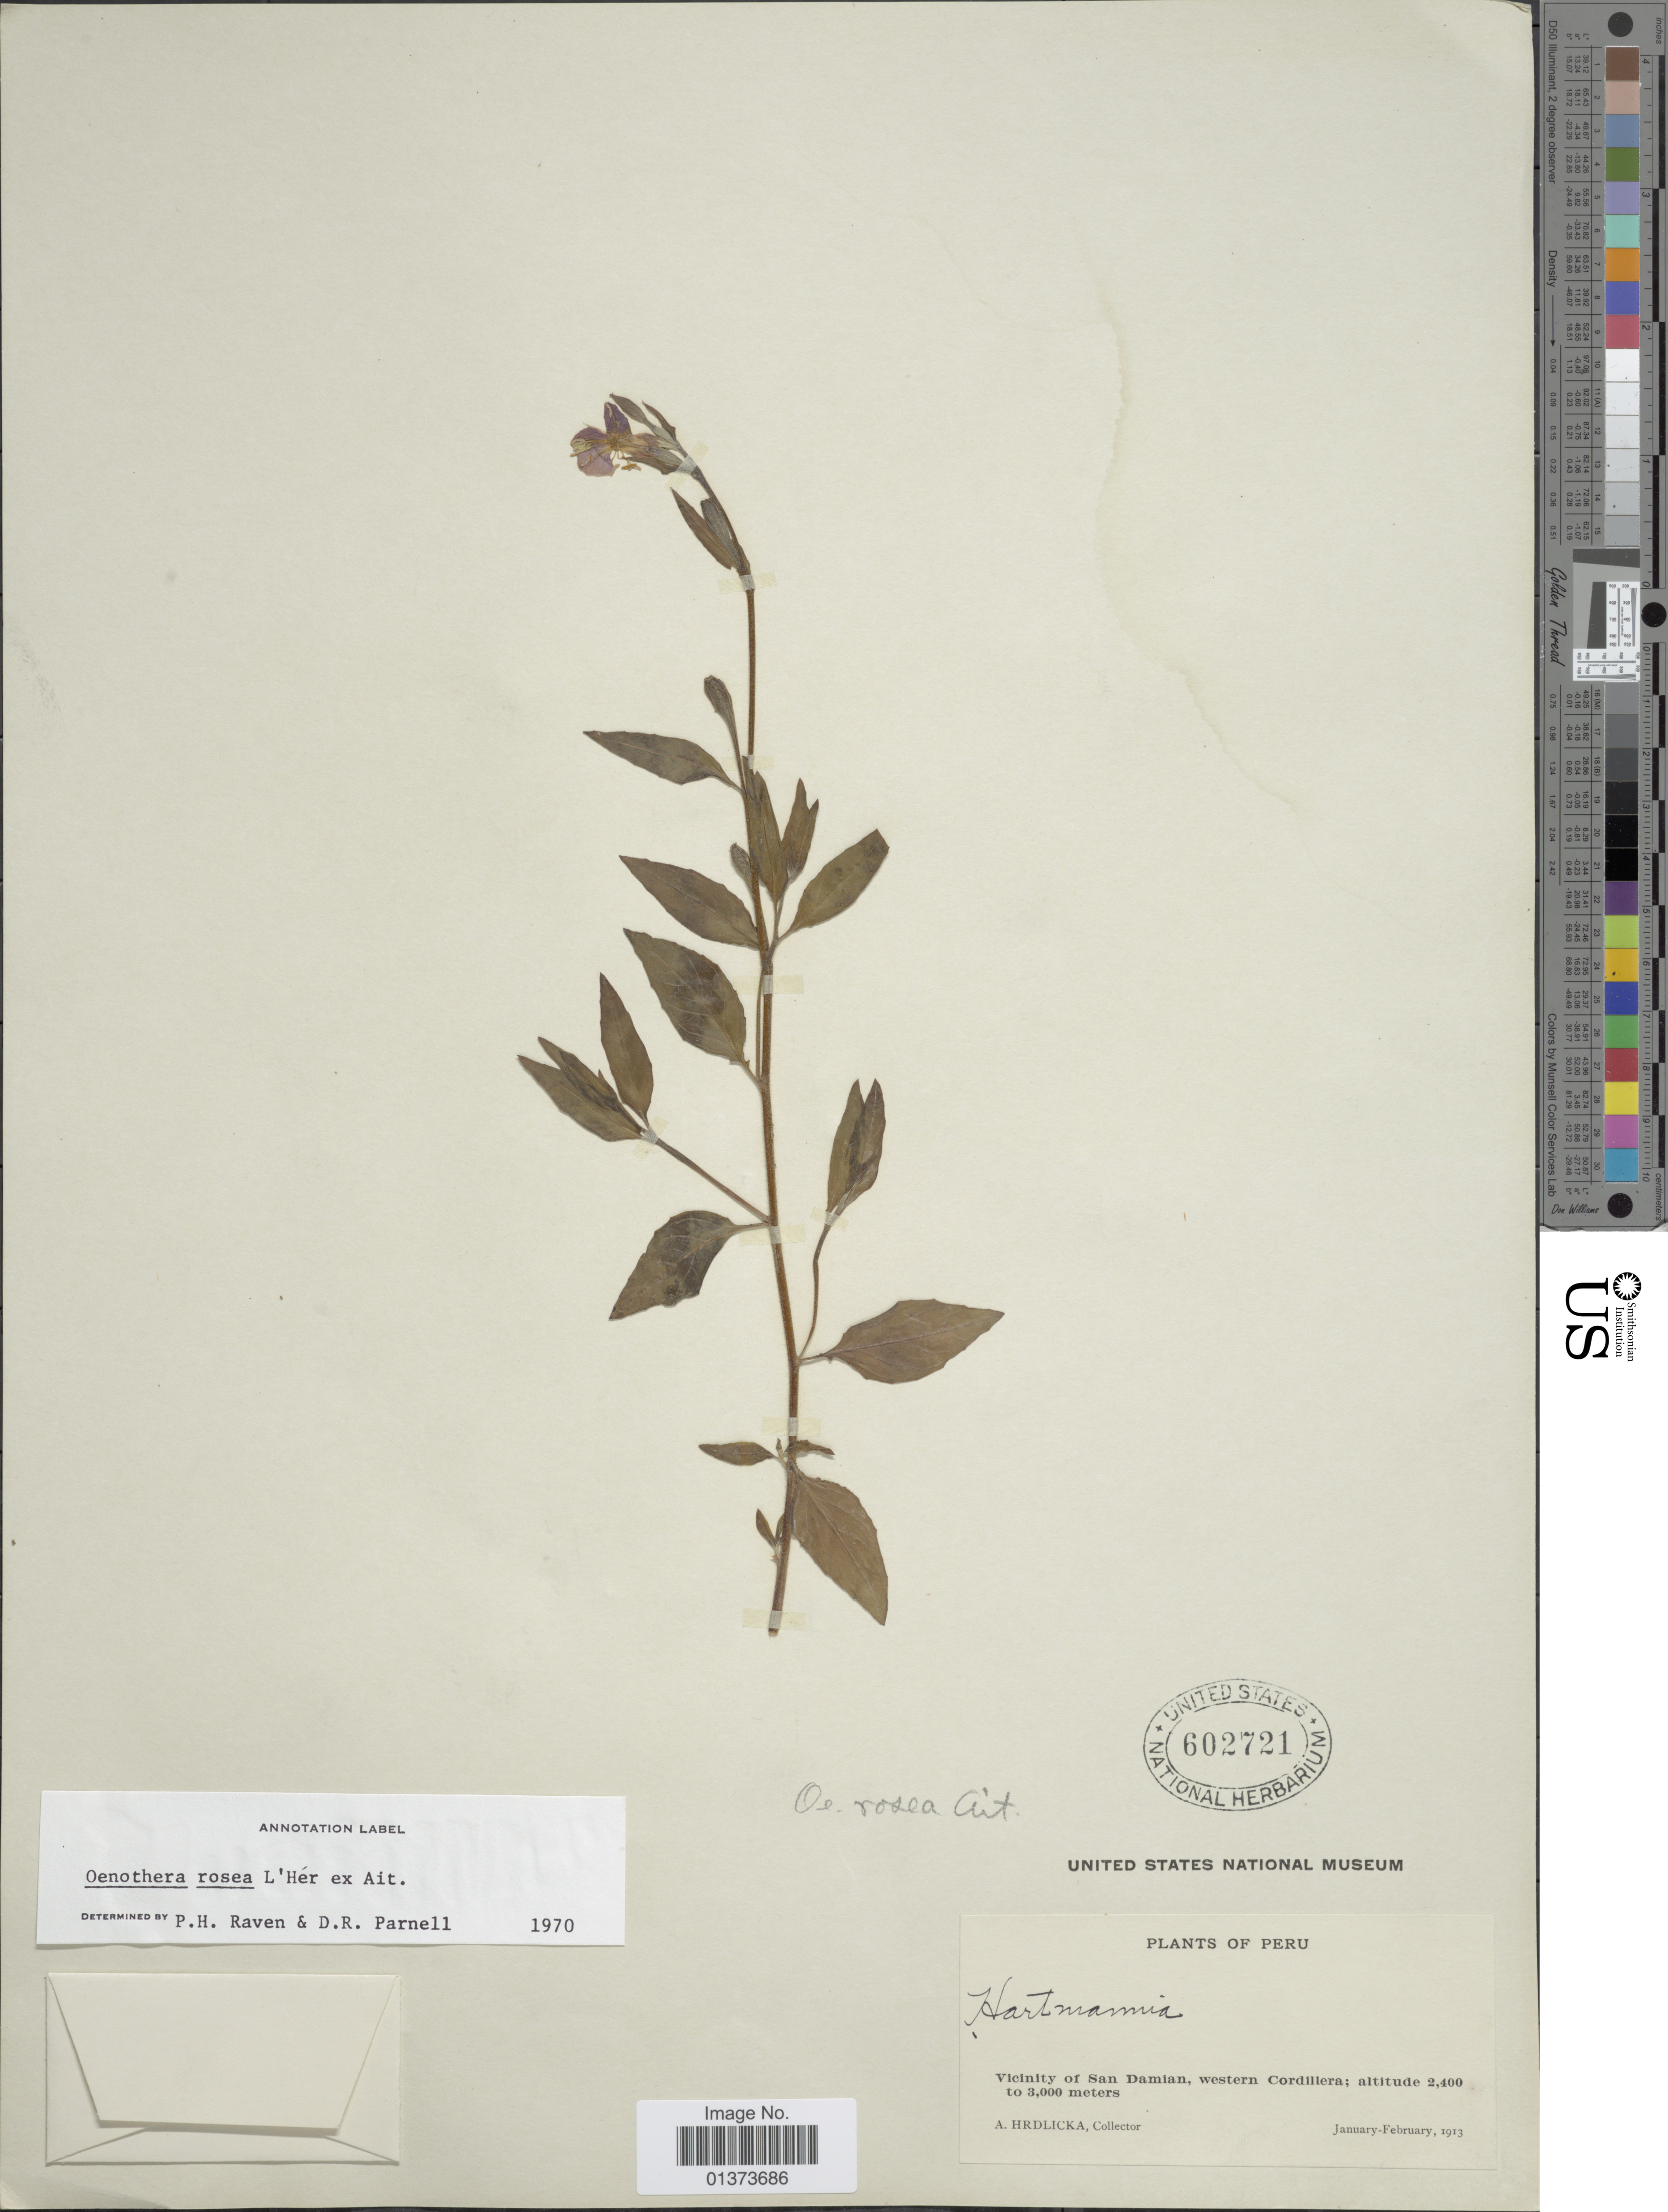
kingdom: Plantae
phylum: Tracheophyta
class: Magnoliopsida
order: Myrtales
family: Onagraceae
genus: Oenothera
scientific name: Oenothera rosea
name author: L'Hér. ex Aiton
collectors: A. Hrdlicka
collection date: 1913-01/1913-02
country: Peru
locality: Vicinity of San Damina, western Cordillera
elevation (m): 2400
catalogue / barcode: US 602721